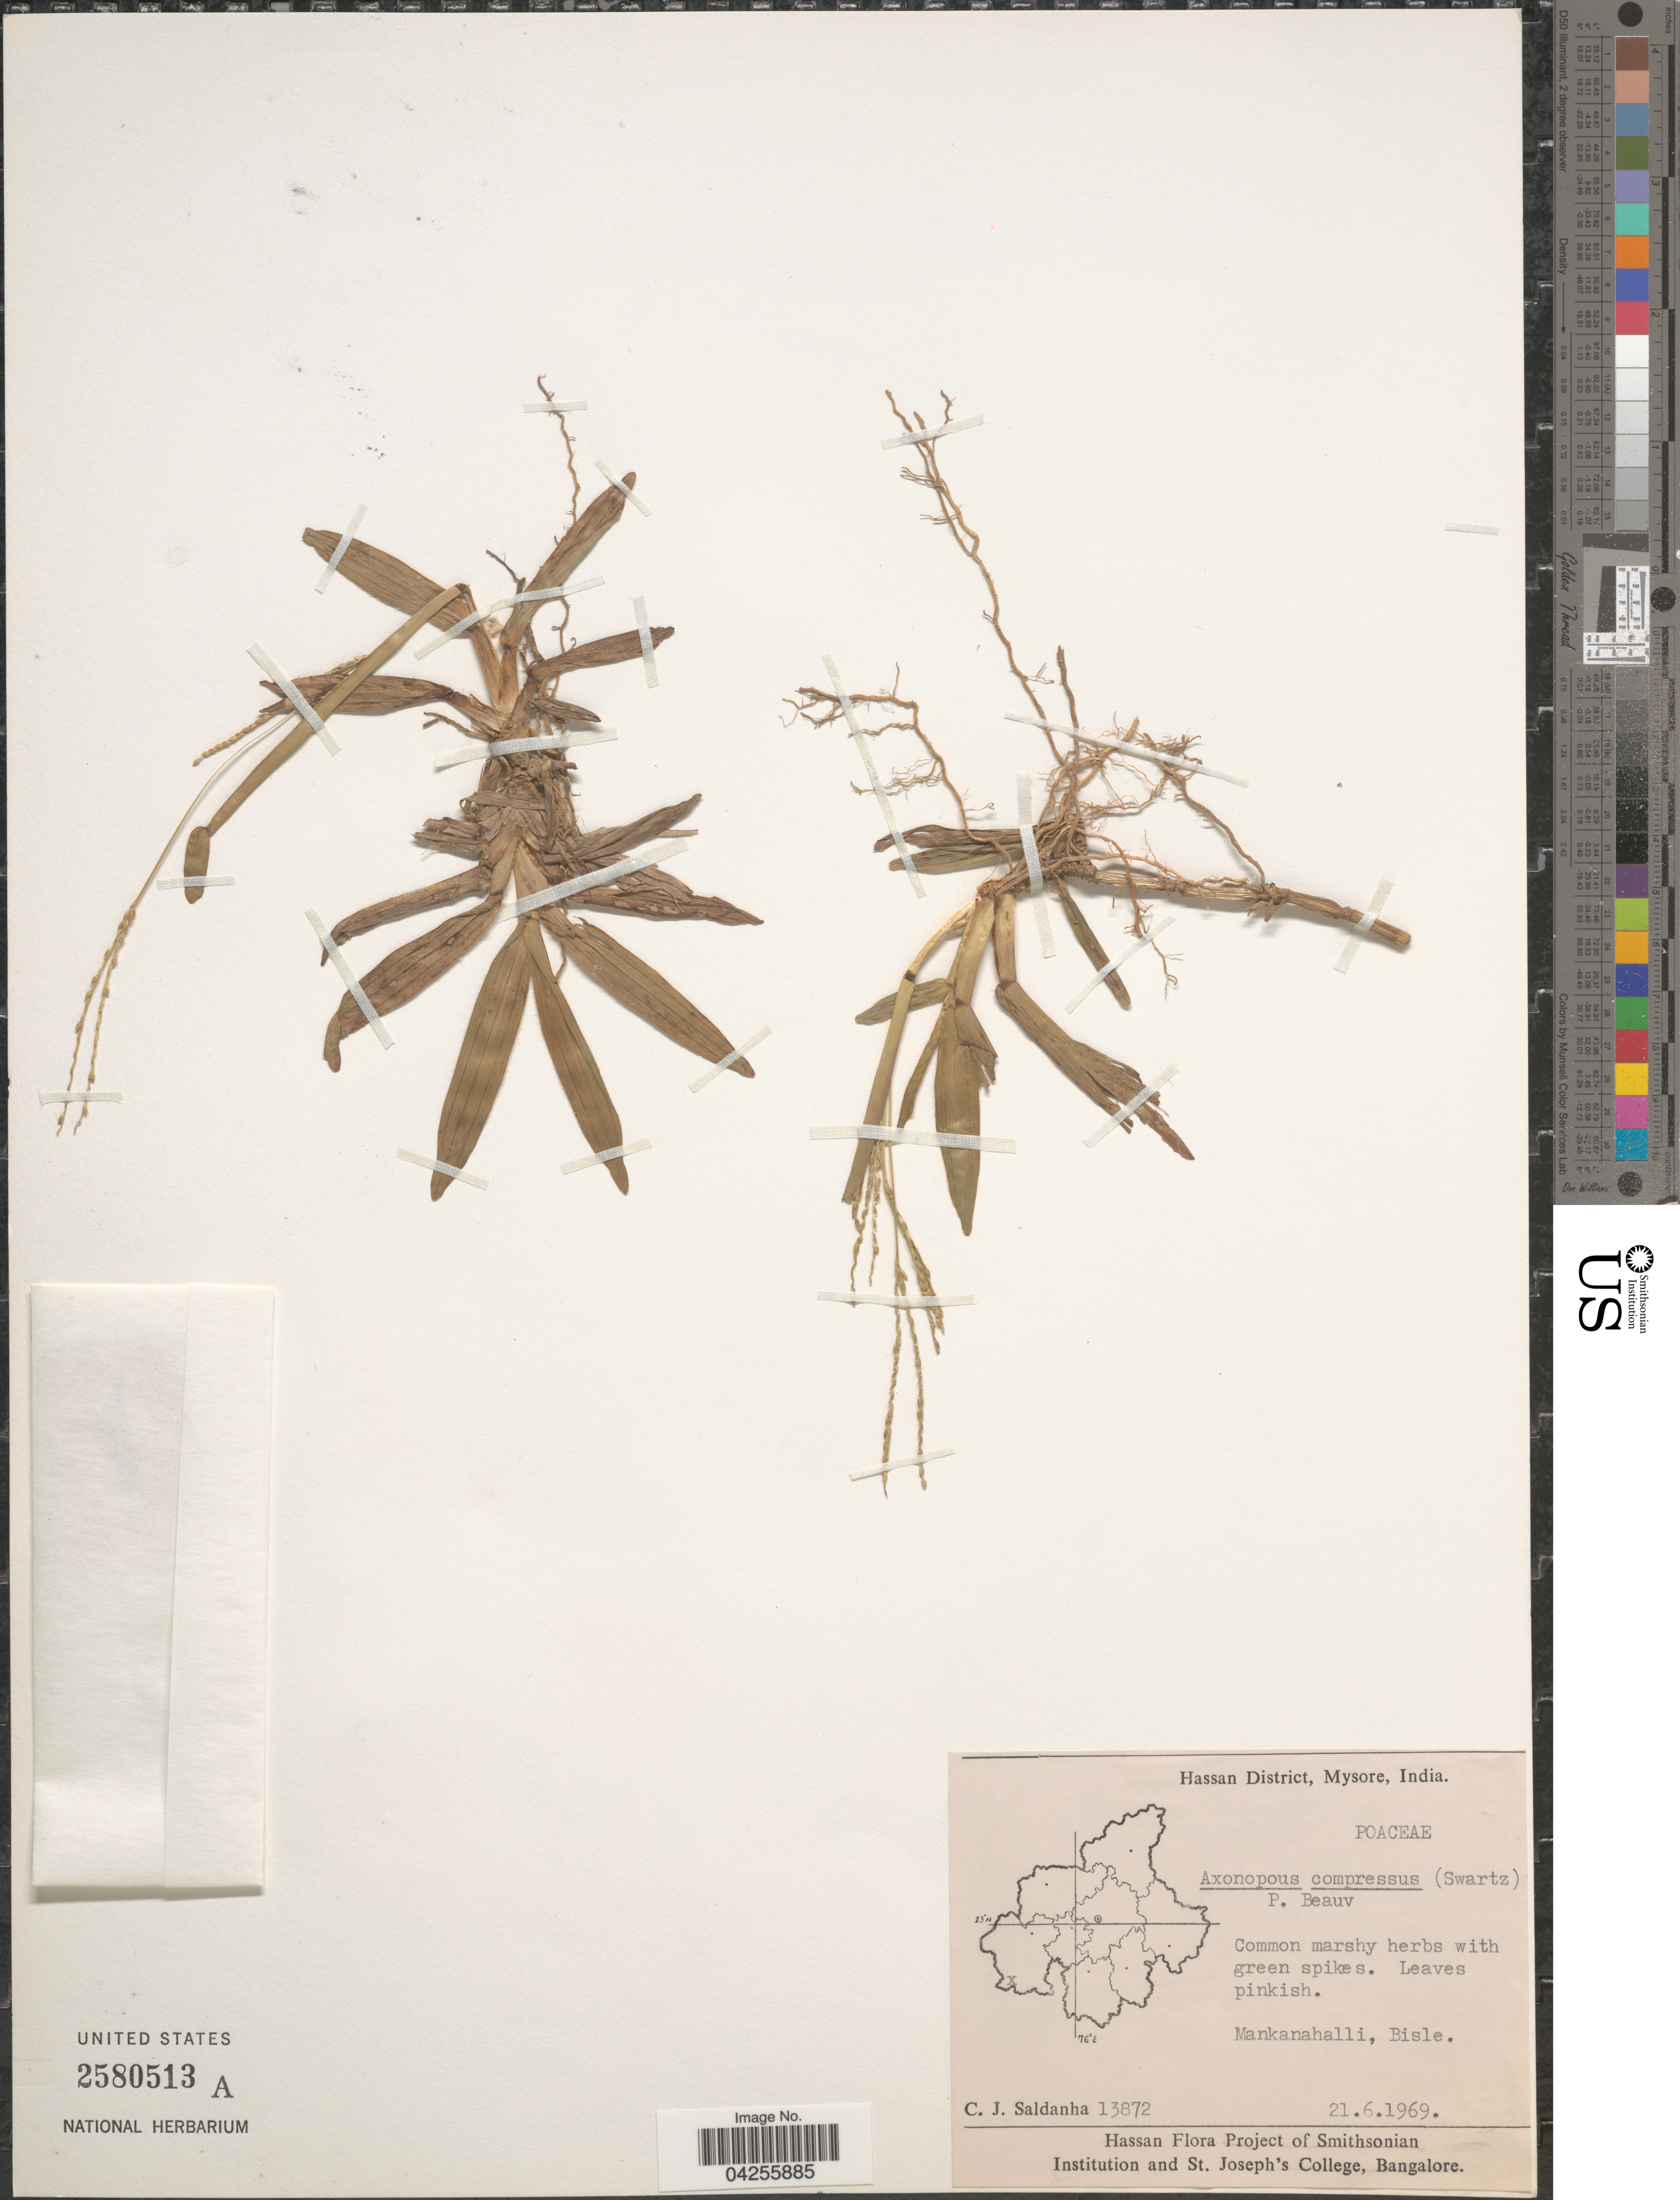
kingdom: Plantae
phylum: Tracheophyta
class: Liliopsida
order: Poales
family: Poaceae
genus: Axonopus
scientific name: Axonopus compressus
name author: (Sw.) P. Beauv.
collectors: C. J. Saldanha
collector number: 13872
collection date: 1969-06-21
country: India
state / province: Karnataka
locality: Hassan District, Mysore. Mankanahalli, Bisle.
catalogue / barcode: US 2580513A